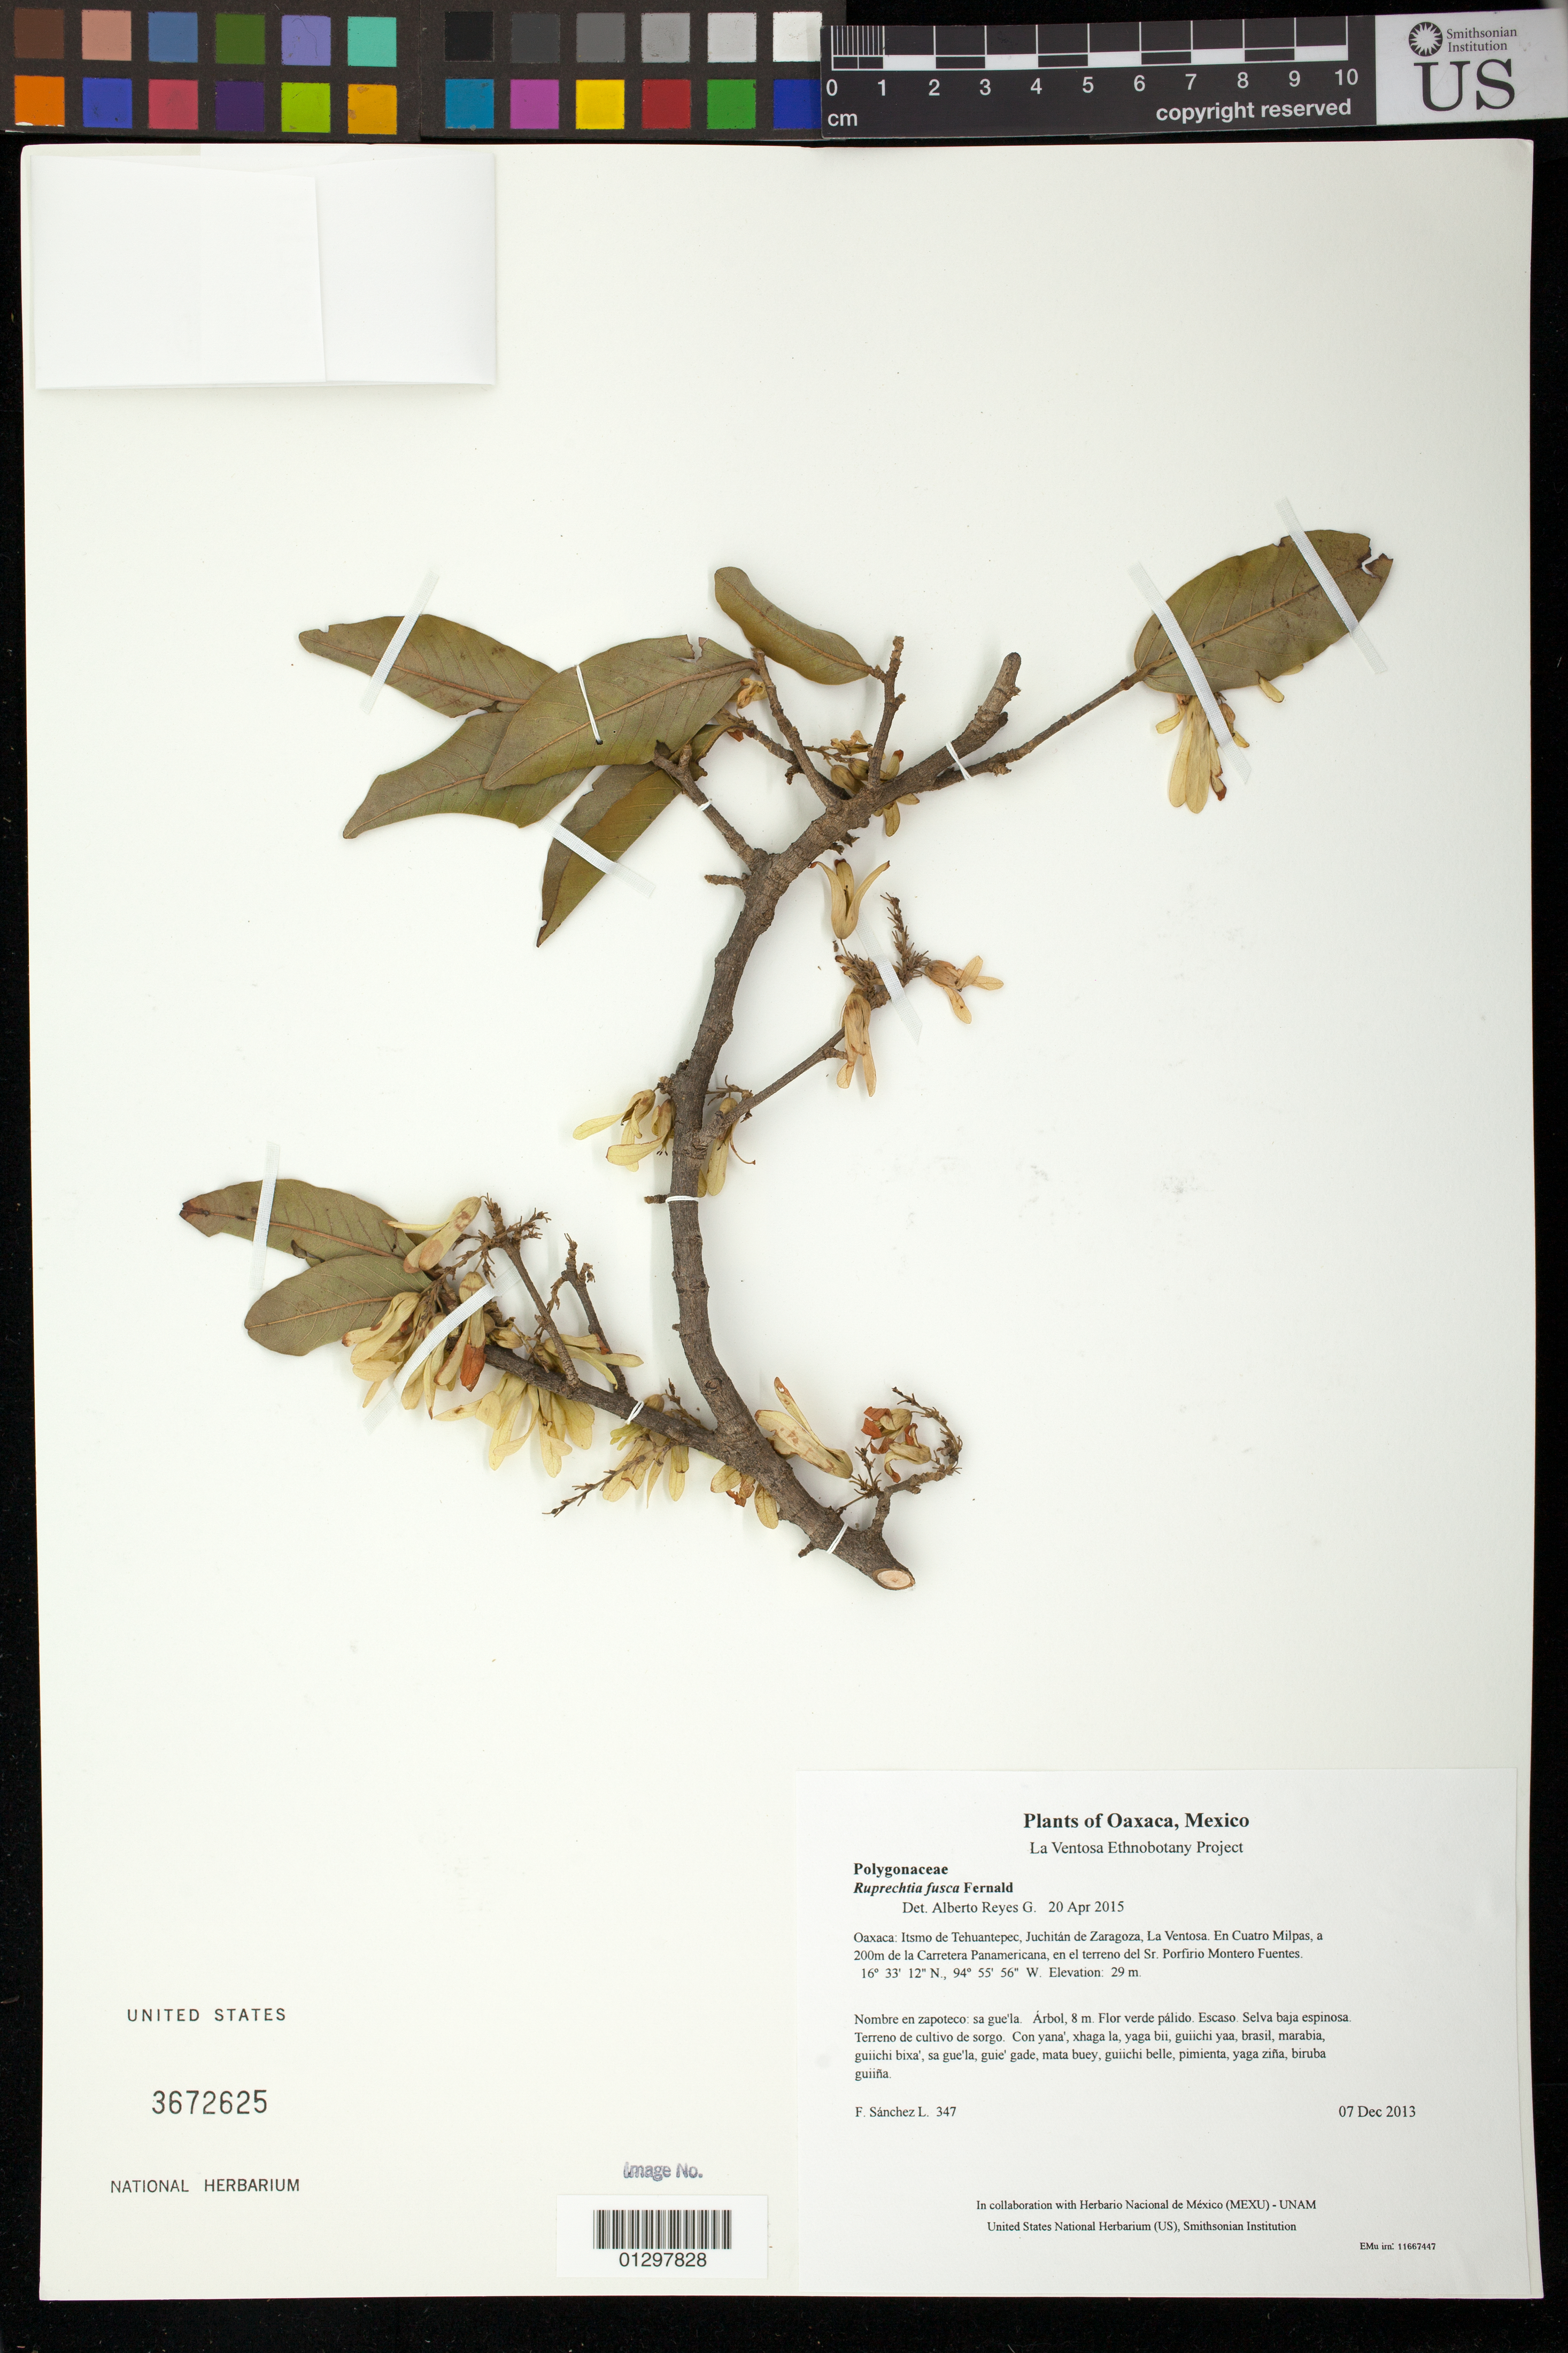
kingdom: Plantae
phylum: Tracheophyta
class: Magnoliopsida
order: Caryophyllales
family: Polygonaceae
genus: Ruprechtia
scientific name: Ruprechtia fusca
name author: Fernald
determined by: Reyes García, A.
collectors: F. Sánchez L.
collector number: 347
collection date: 2013-12-07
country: Mexico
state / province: Oaxaca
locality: Itsmo de Tehuantepec, Juchitán de Zaragoza, La Ventosa. En Cuatro Milpas, a 200m de la Carretera Panamericana, en el terreno del Sr. Porfirio Montero Fuentes.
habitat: Selva baja espinosa. Terreno de cultivo de sorgo.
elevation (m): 29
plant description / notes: JEBOT, MEXU, SERO, US; Yaga. 8 m. Guie' naga' naté. Huaxie'.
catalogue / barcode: US 3672625